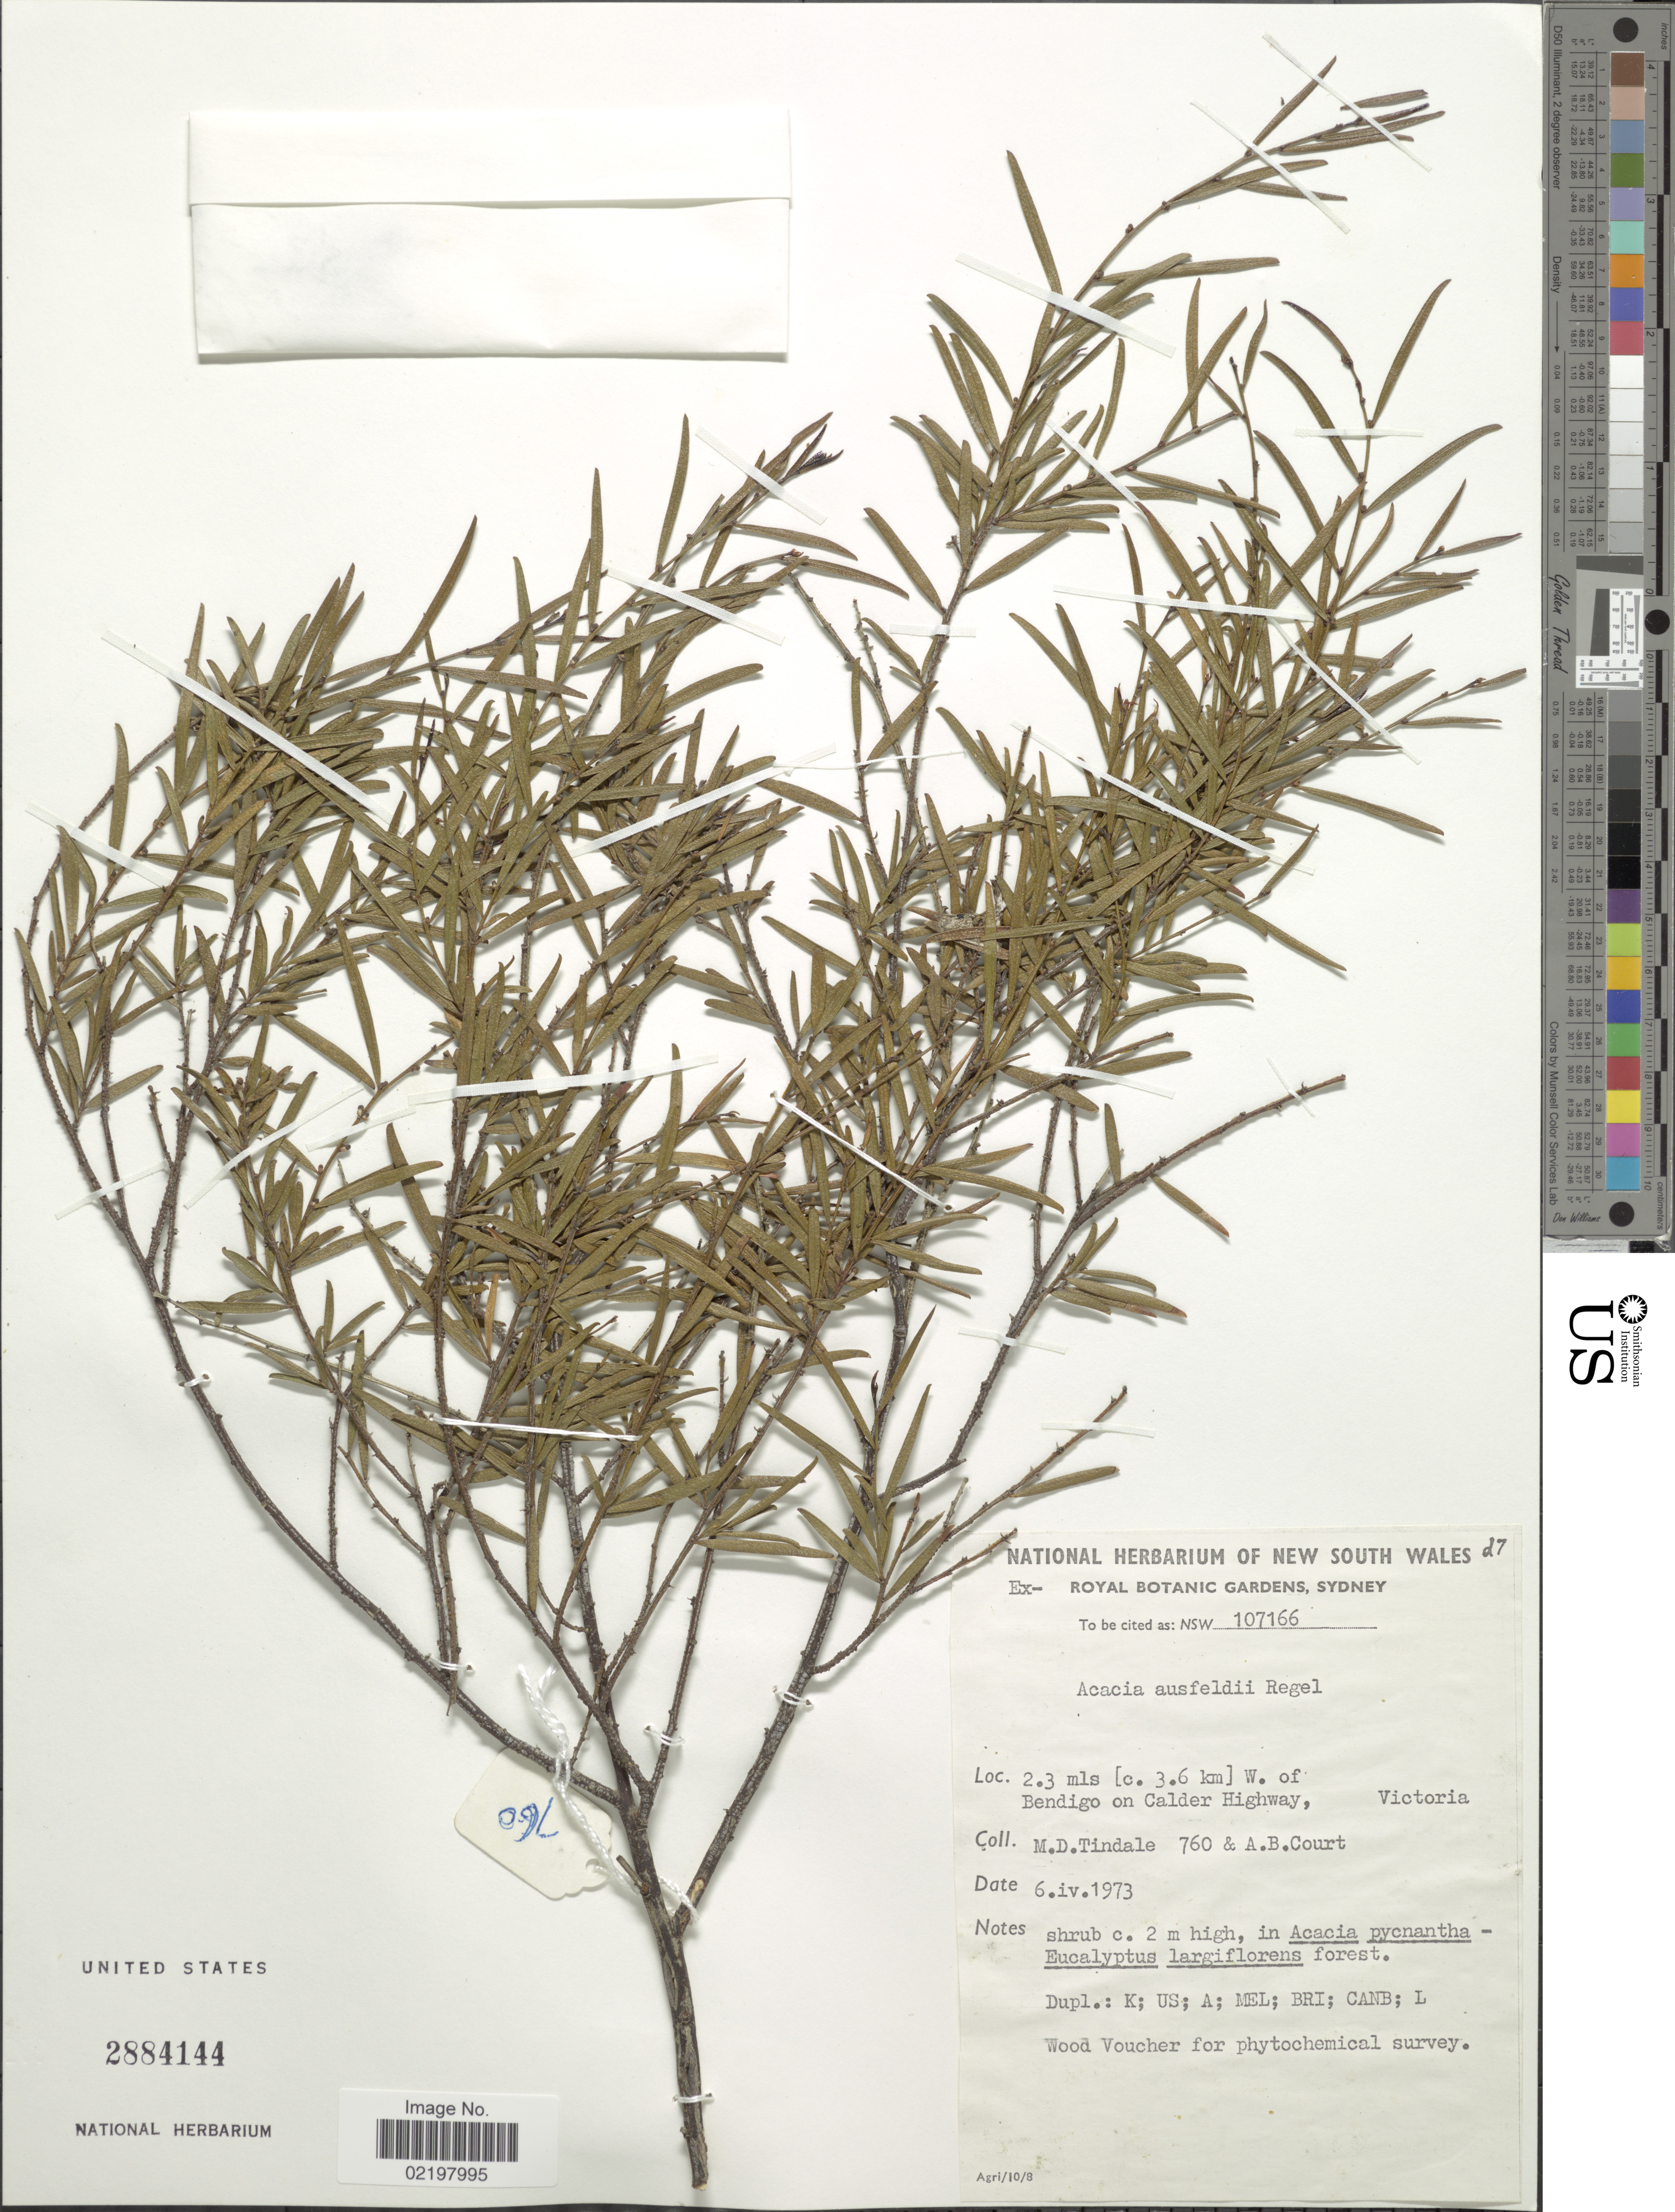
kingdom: Plantae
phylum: Tracheophyta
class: Magnoliopsida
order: Fabales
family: Fabaceae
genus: Acacia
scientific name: Acacia ausfeldii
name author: Regel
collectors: M. D. Tindale & A. B. Court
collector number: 760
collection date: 1973-04-06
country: Australia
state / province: Victoria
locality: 2.3 mls (3.6 km) W. of Bendigo on Calder Highway, Victoria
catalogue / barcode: US 2884144